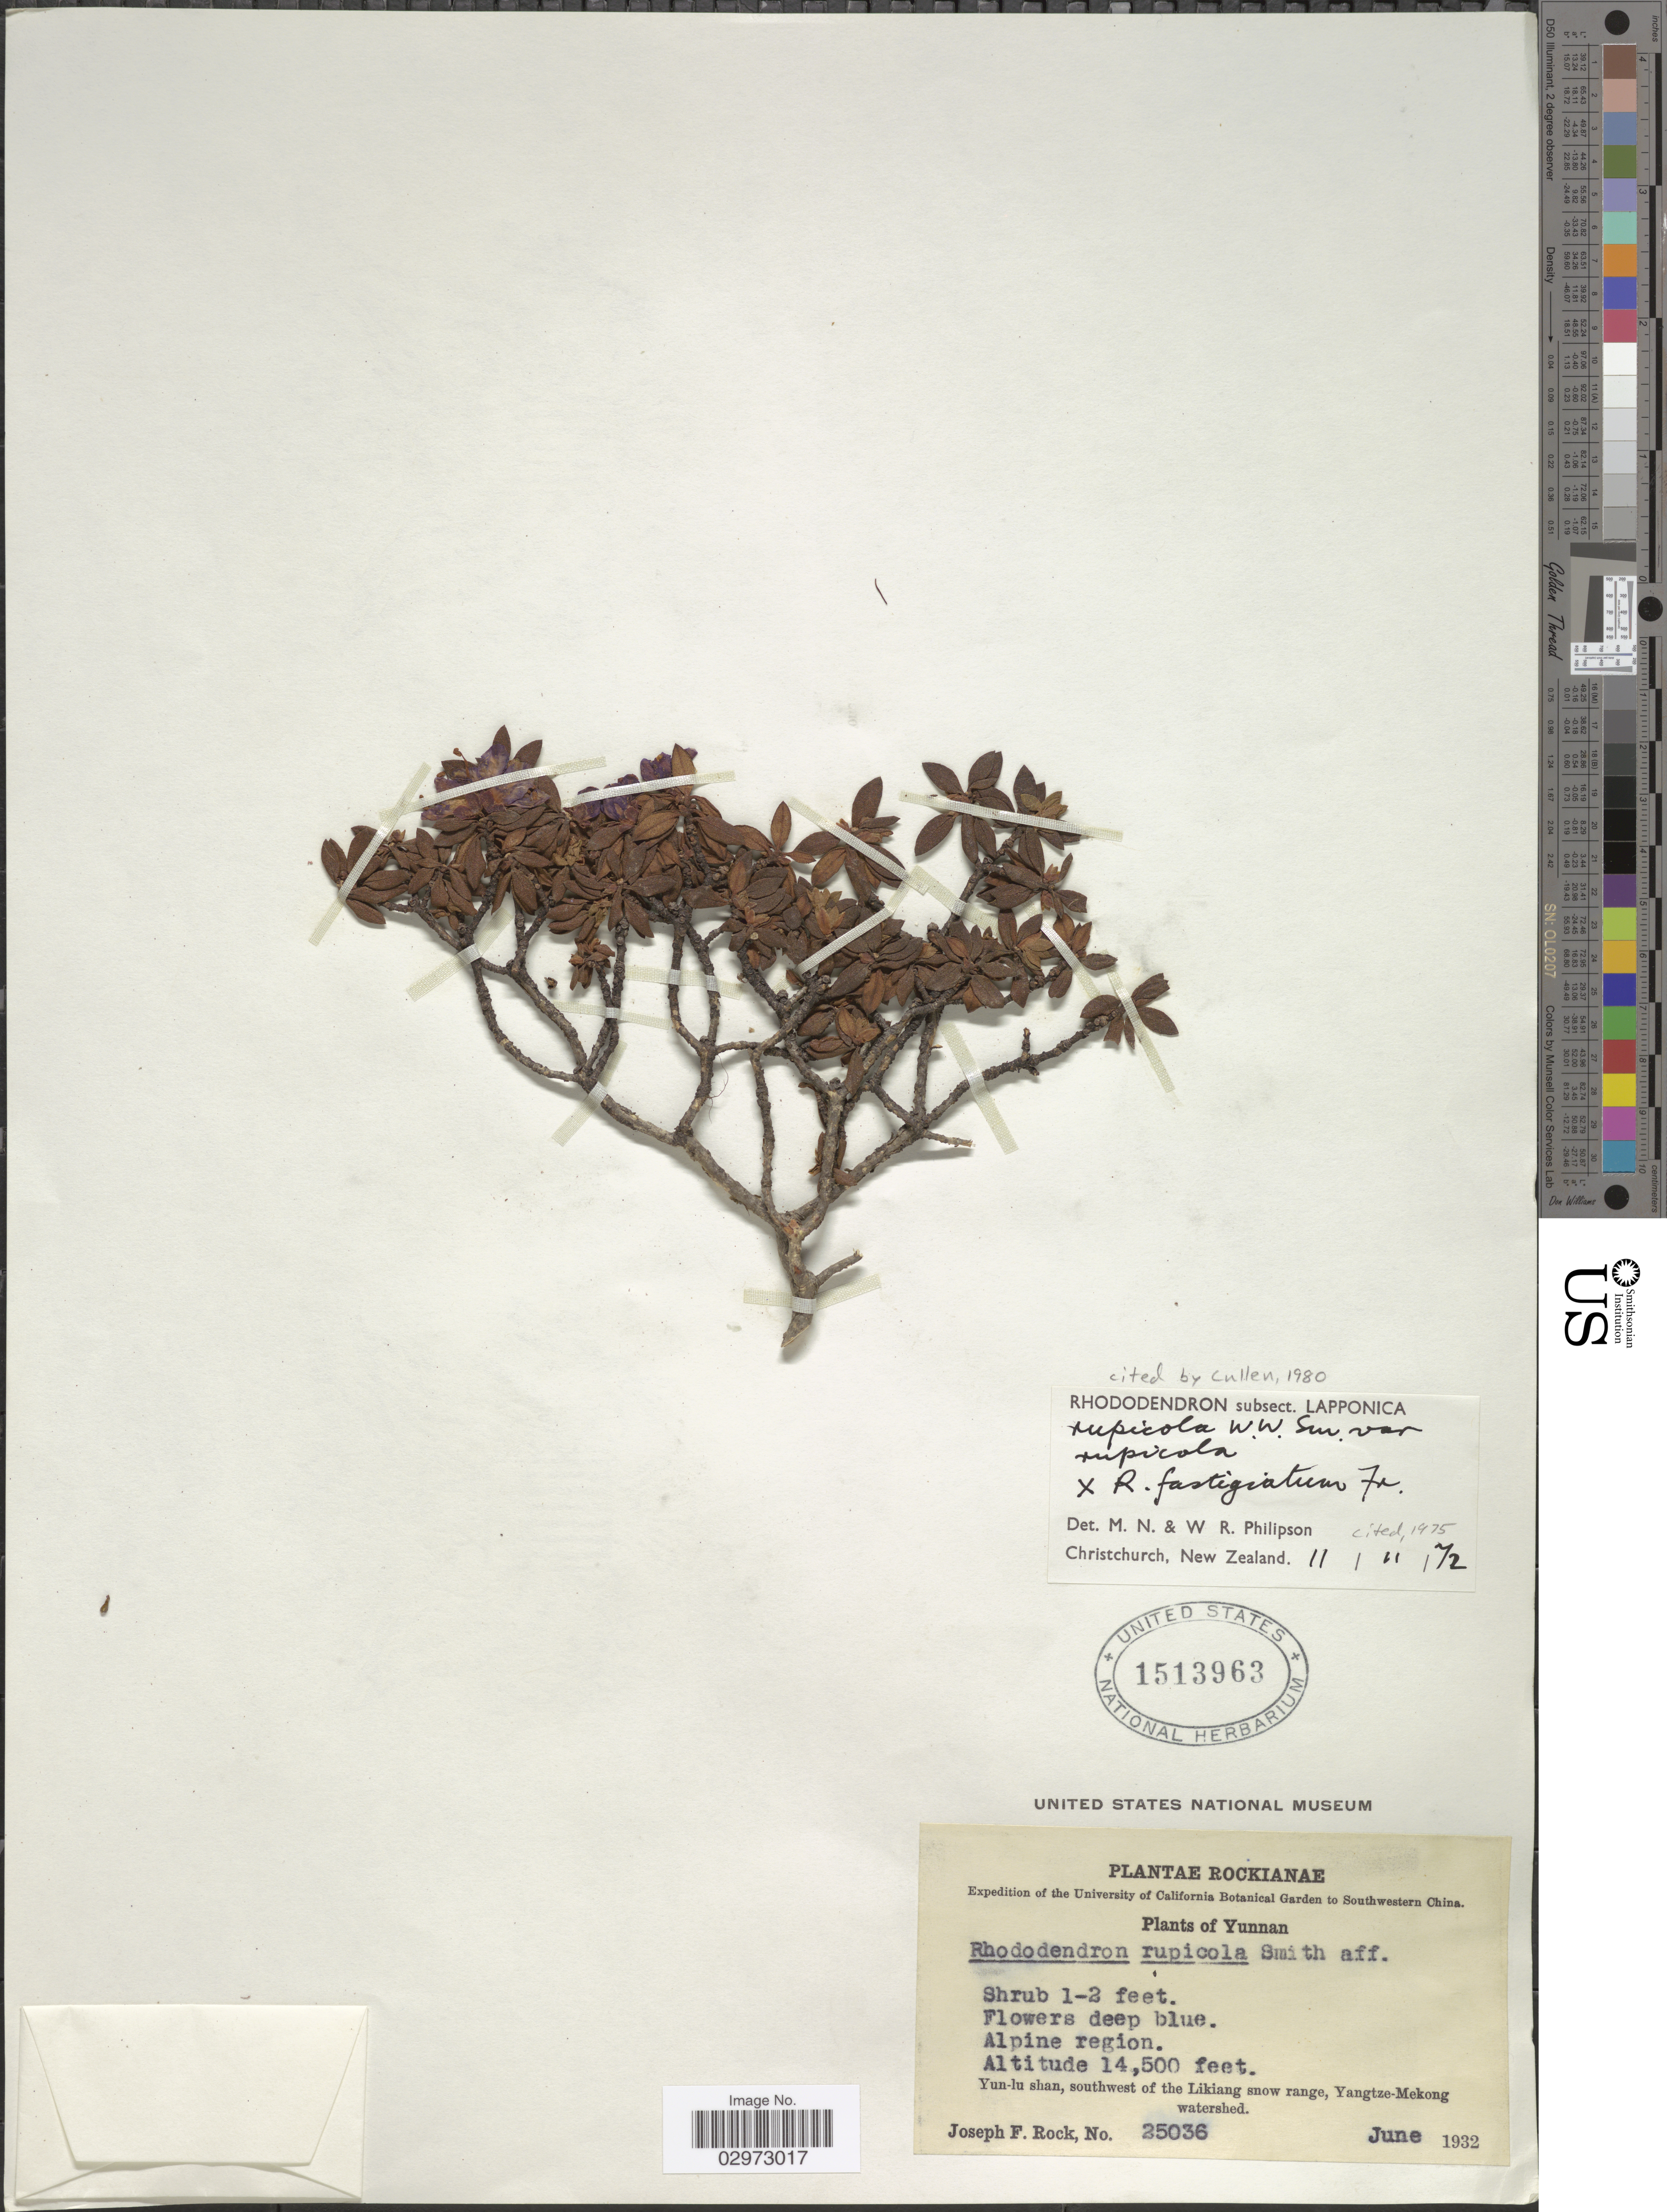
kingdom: Plantae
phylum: Tracheophyta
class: Magnoliopsida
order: Ericales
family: Ericaceae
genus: Rhododendron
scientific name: Rhododendron rupicola var. rupicola x R. fastigiatum Franch.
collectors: J. F. Rock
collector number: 25036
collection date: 1932-06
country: China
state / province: Yunnan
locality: Southwestern China, Yun-lu shan, southwest of the Likiang snow range, Yangtze-Mekong watershed.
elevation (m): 4420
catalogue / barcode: US 1513963